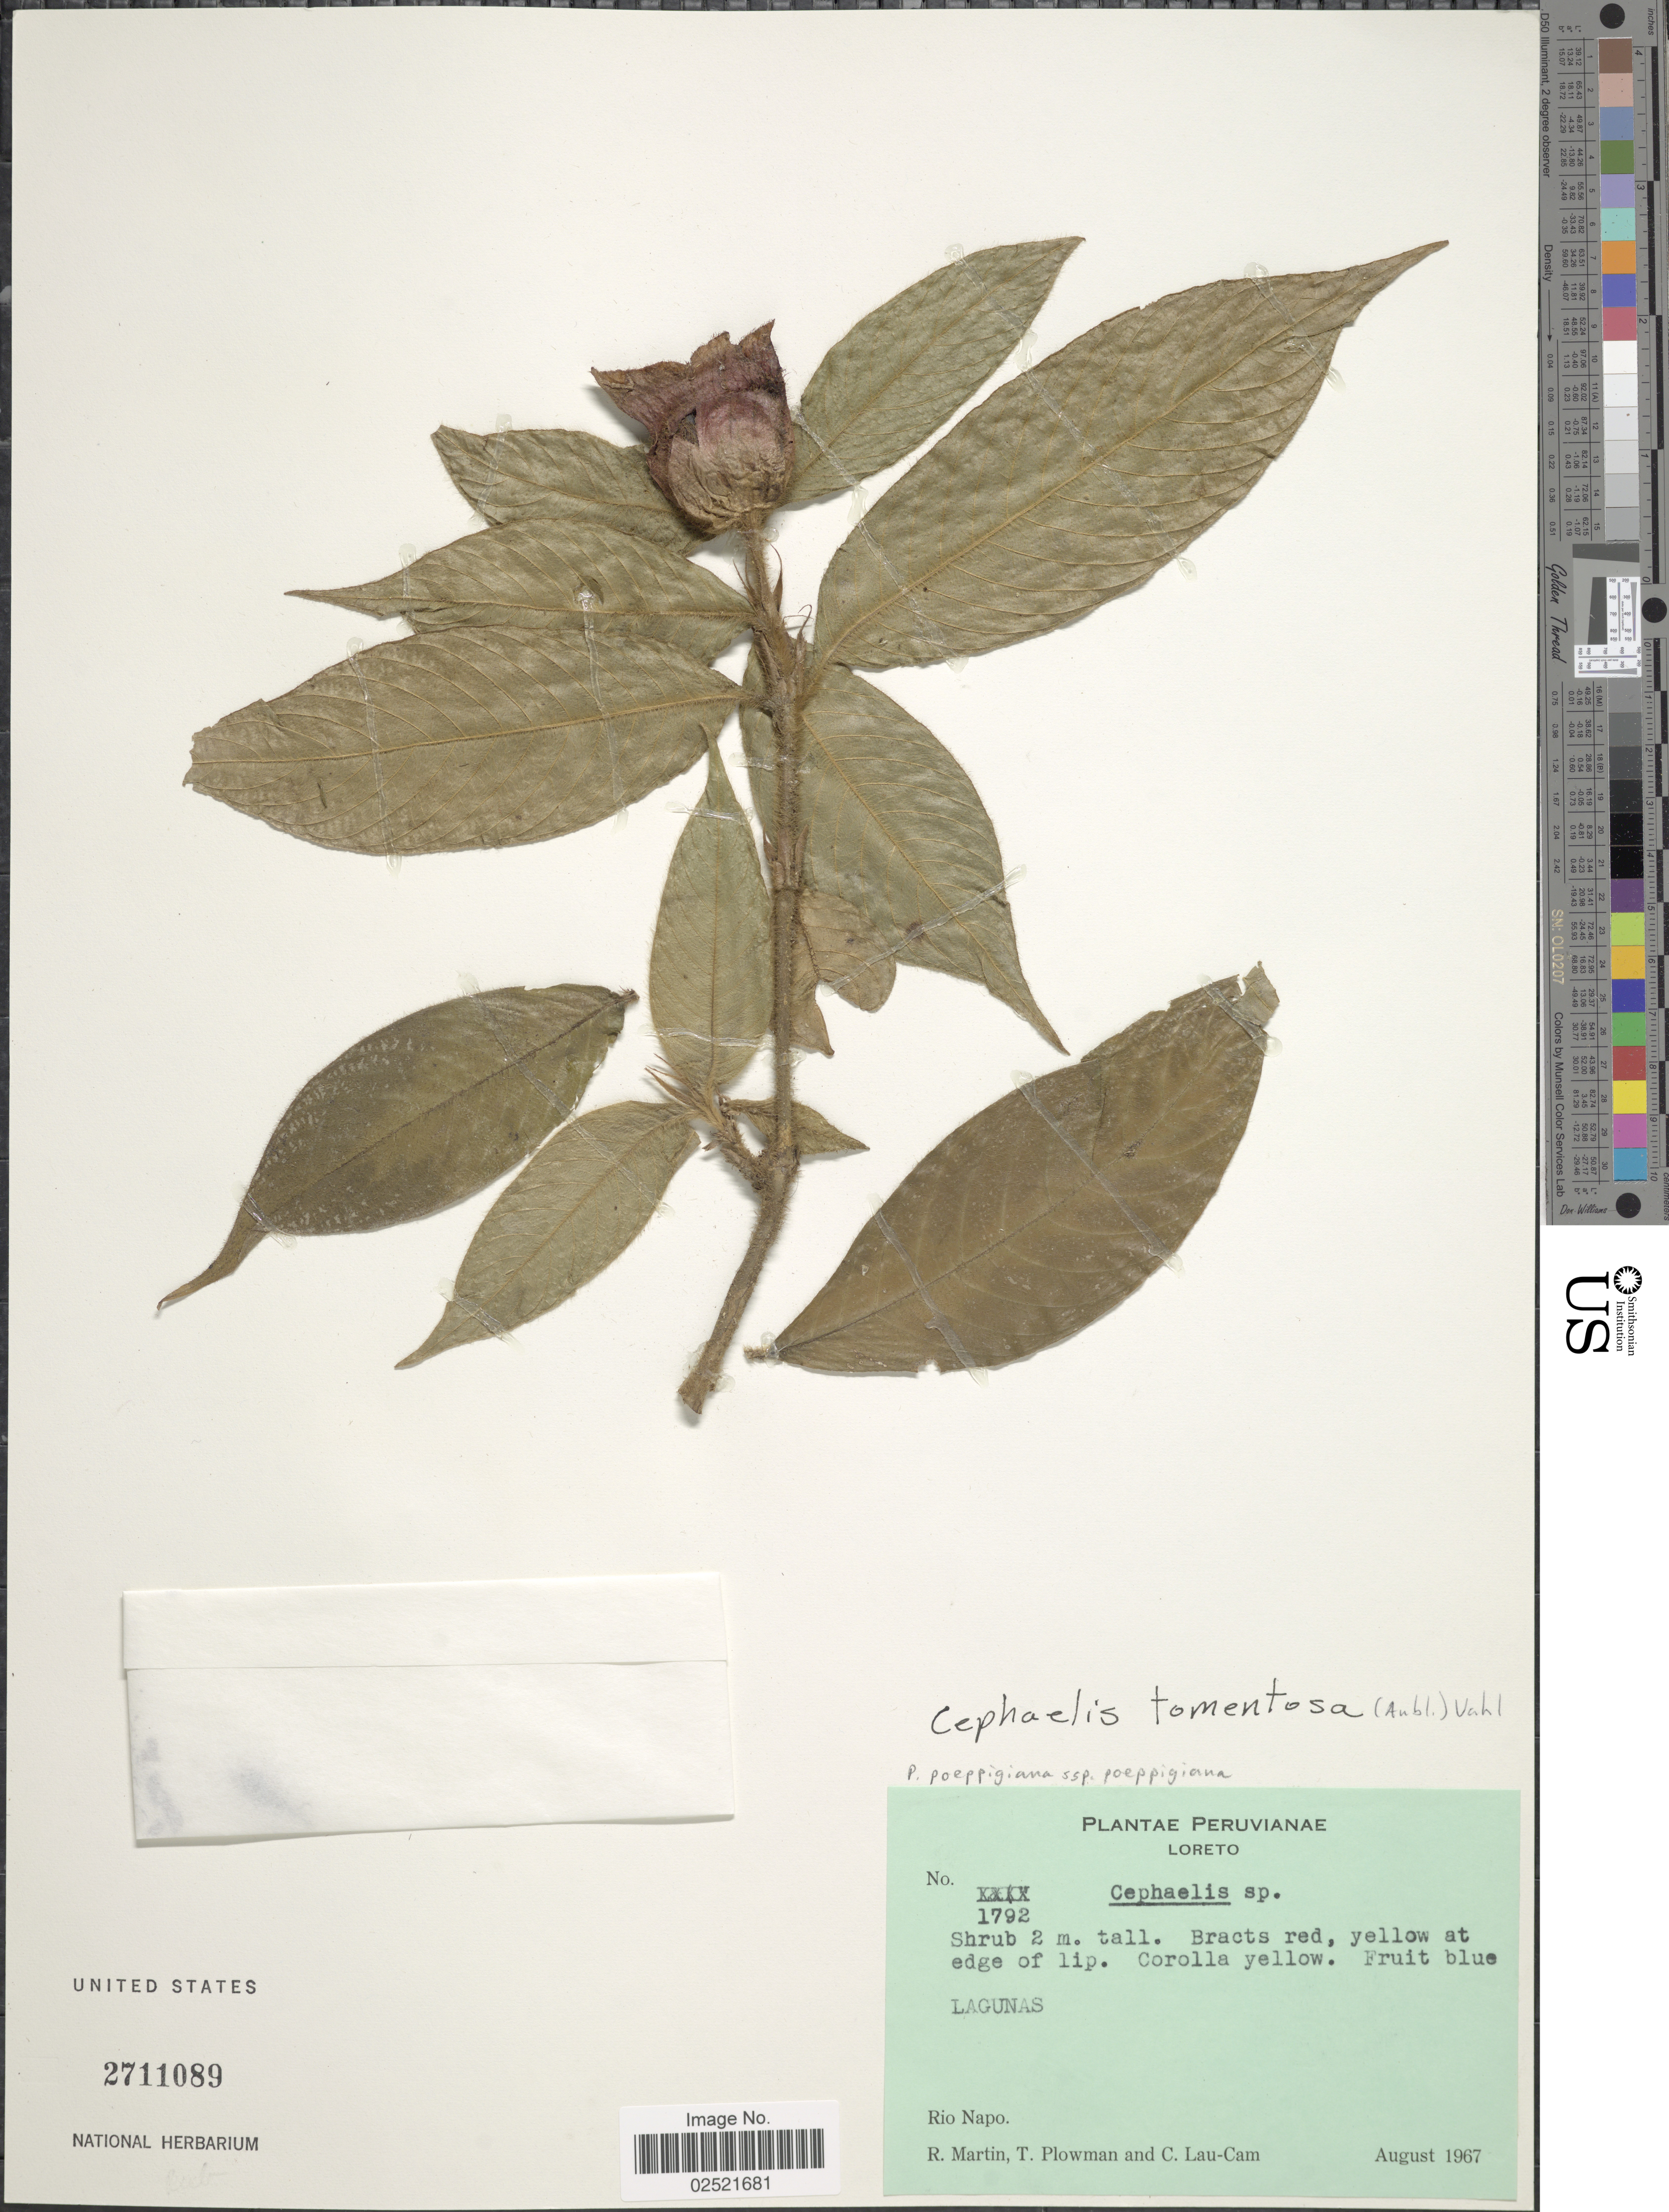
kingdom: Plantae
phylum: Tracheophyta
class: Magnoliopsida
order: Gentianales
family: Rubiaceae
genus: Psychotria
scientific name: Psychotria poeppigiana subsp. poeppigiana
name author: Müll. Arg.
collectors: R. Martin, T. Plowman & C. Lau-Cam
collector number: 1792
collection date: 1967-08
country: Peru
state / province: Loreto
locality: Lagunas, Rio Napo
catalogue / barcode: US 2711089